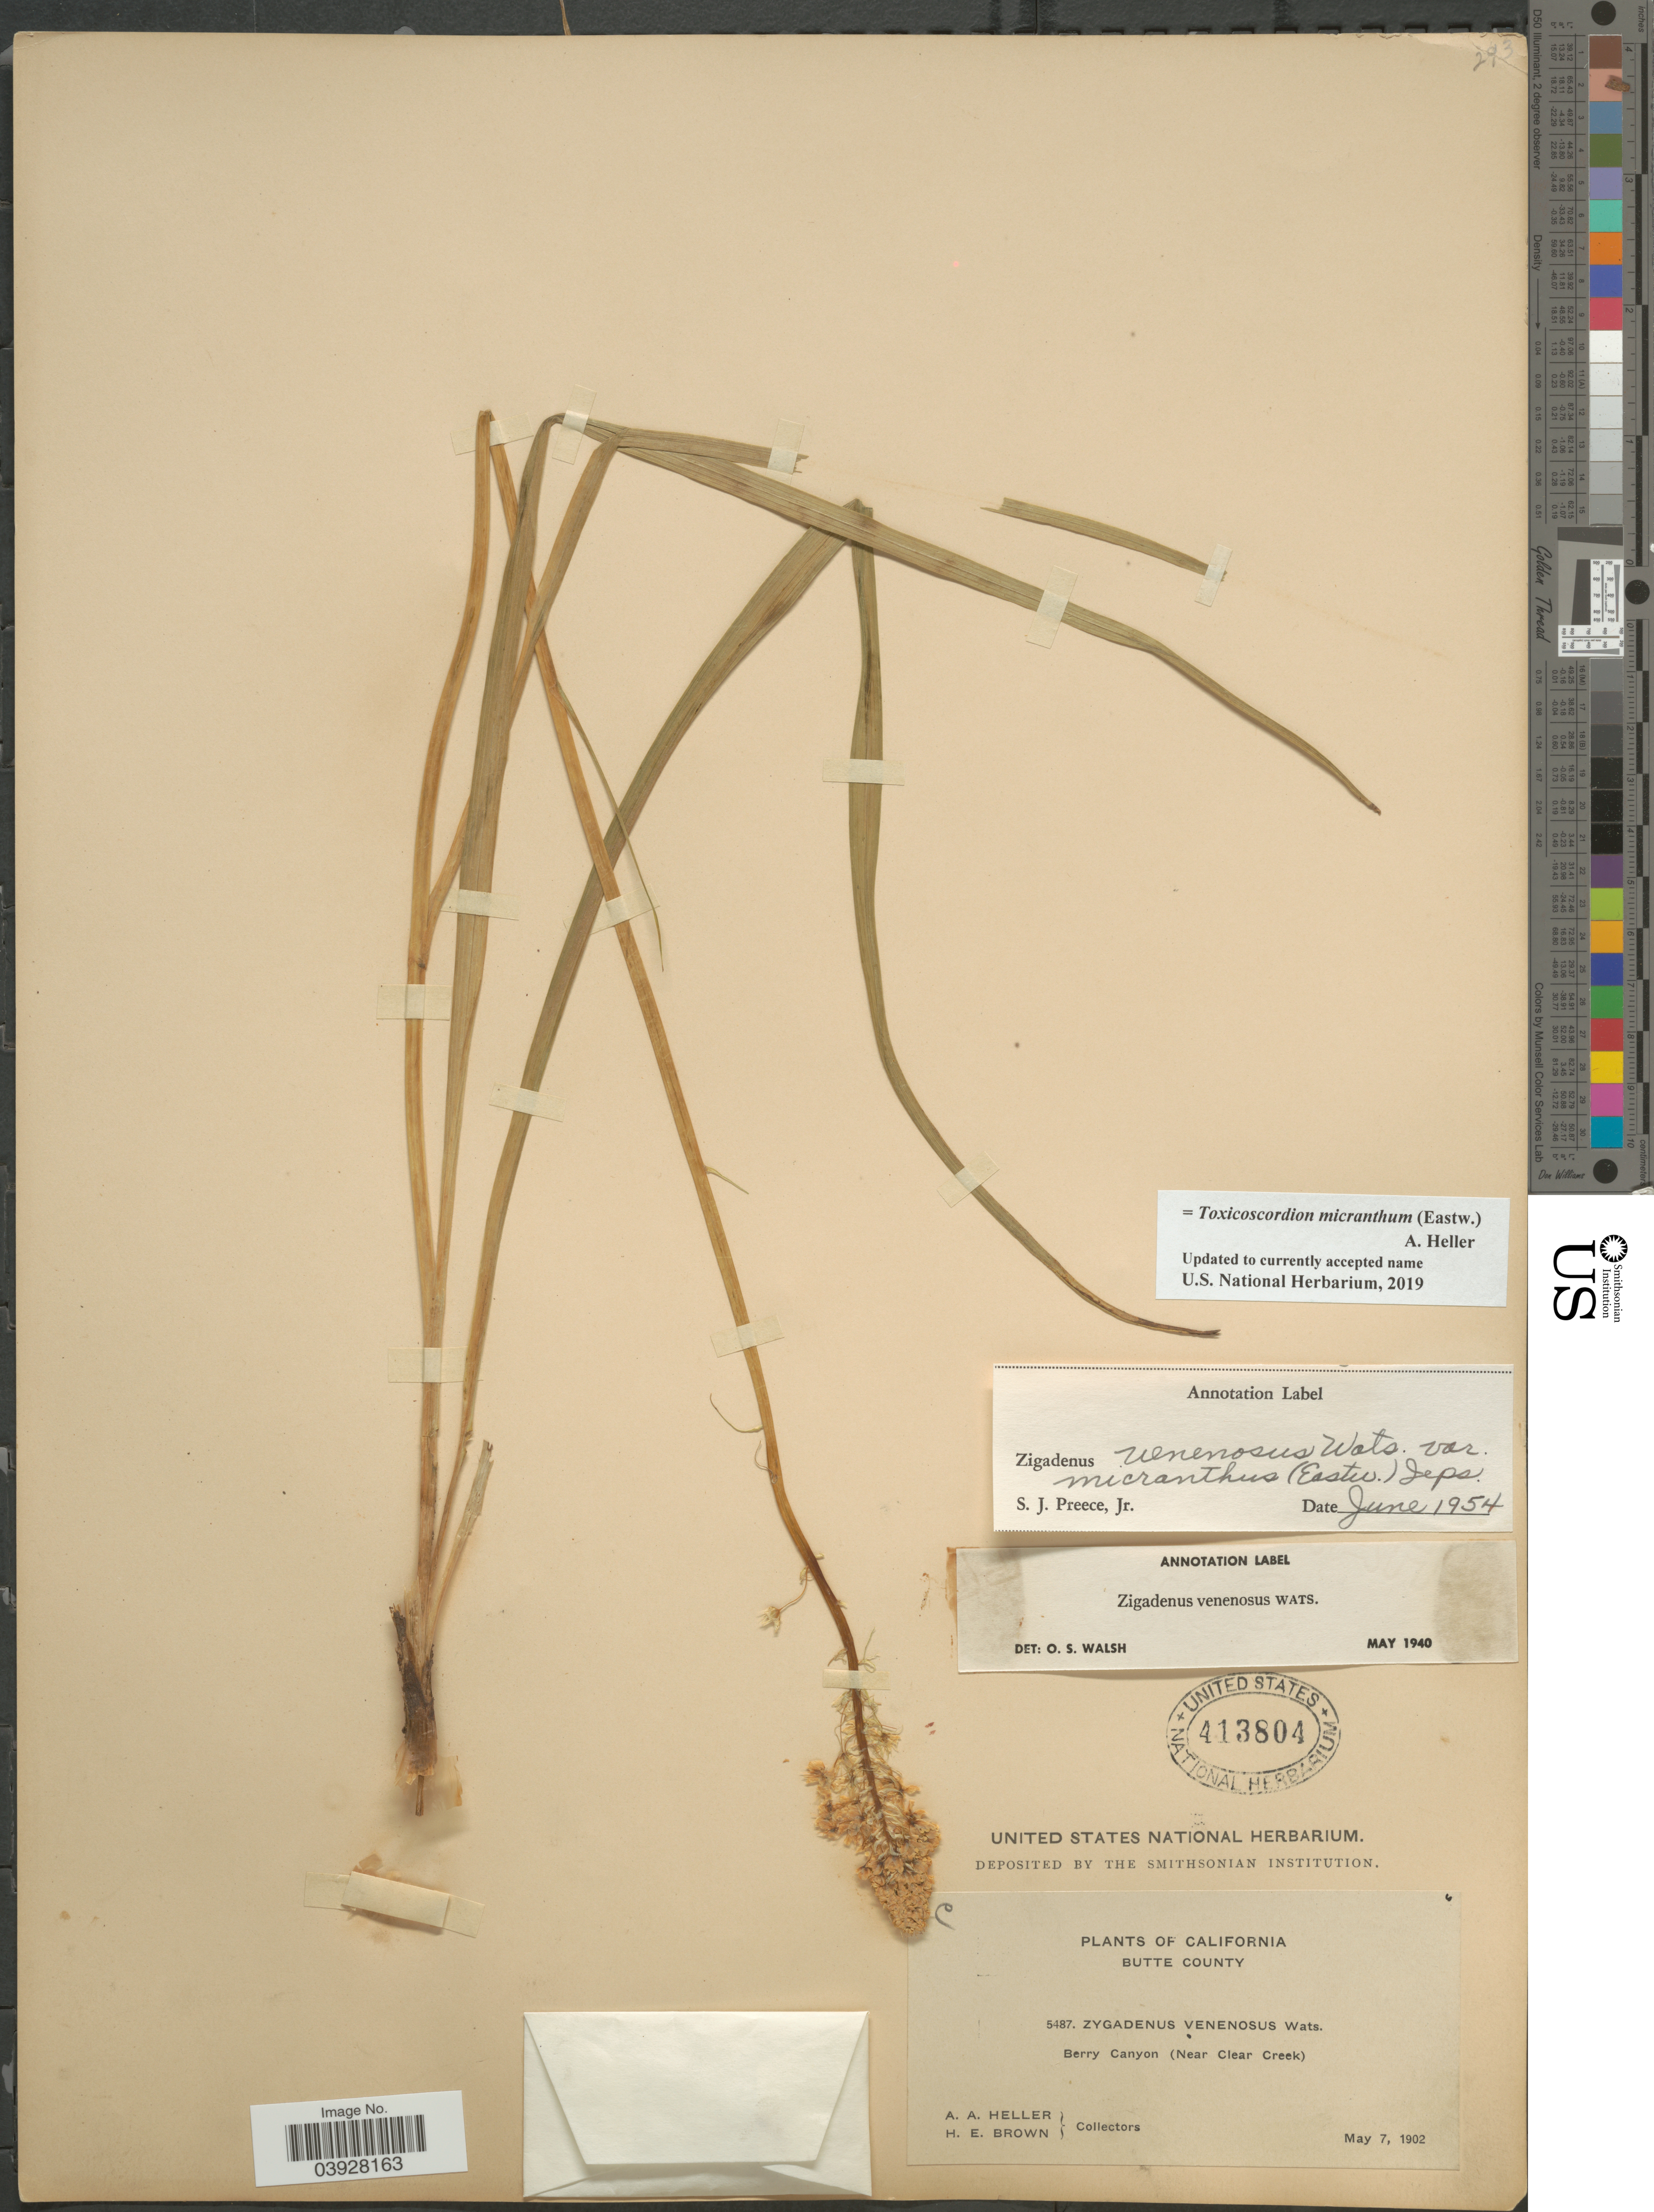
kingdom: Plantae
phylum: Tracheophyta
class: Liliopsida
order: Liliales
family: Melanthiaceae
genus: Toxicoscordion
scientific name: Toxicoscordion micranthum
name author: (Eastw.) A. Heller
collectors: A. A. Heller & H. E. Brown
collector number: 5487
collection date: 1902-05-07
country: United States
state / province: California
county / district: Butte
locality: Butte County. Berry Canyon (Near Clear Creek).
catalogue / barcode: US 413804